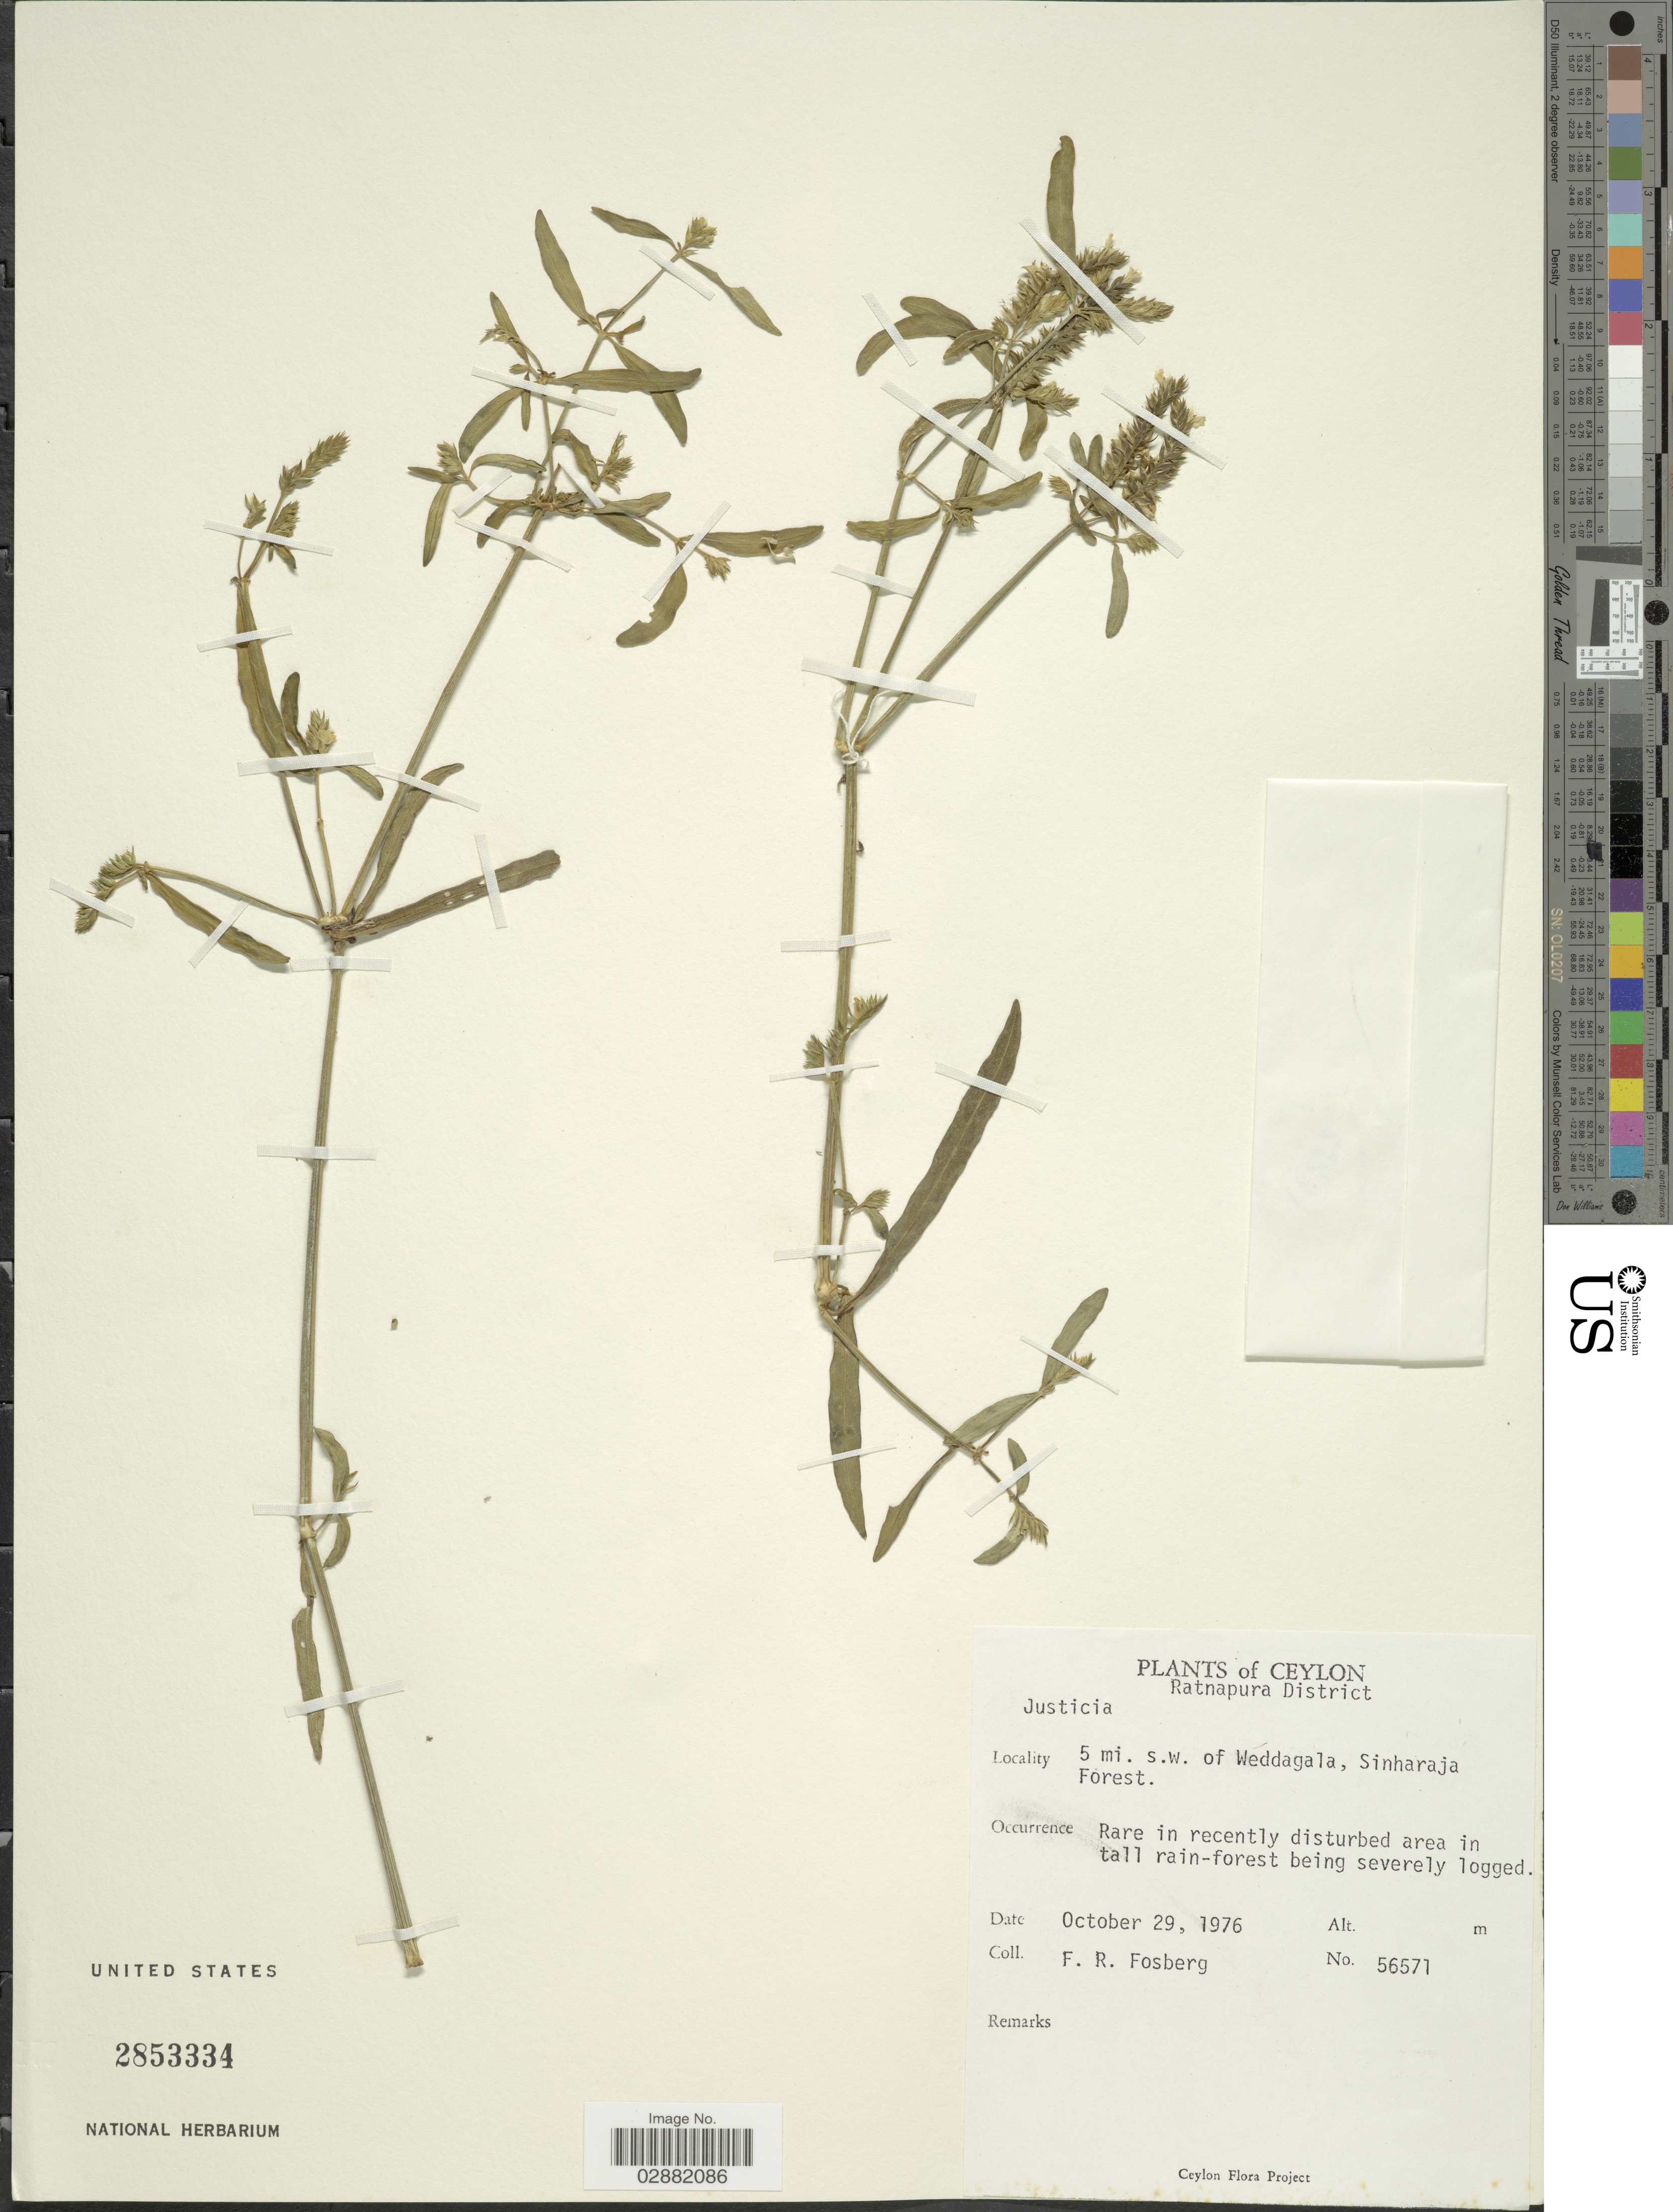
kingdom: Plantae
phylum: Tracheophyta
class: Magnoliopsida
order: Lamiales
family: Acanthaceae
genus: Justicia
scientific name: Justicia sp.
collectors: F. R. Fosberg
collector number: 56571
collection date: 1976-10-29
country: Sri Lanka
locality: Ceylon, Ratnapura District, 5 mi. s.w. of Weddagala, Sinharaja Forest.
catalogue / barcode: US 2853334